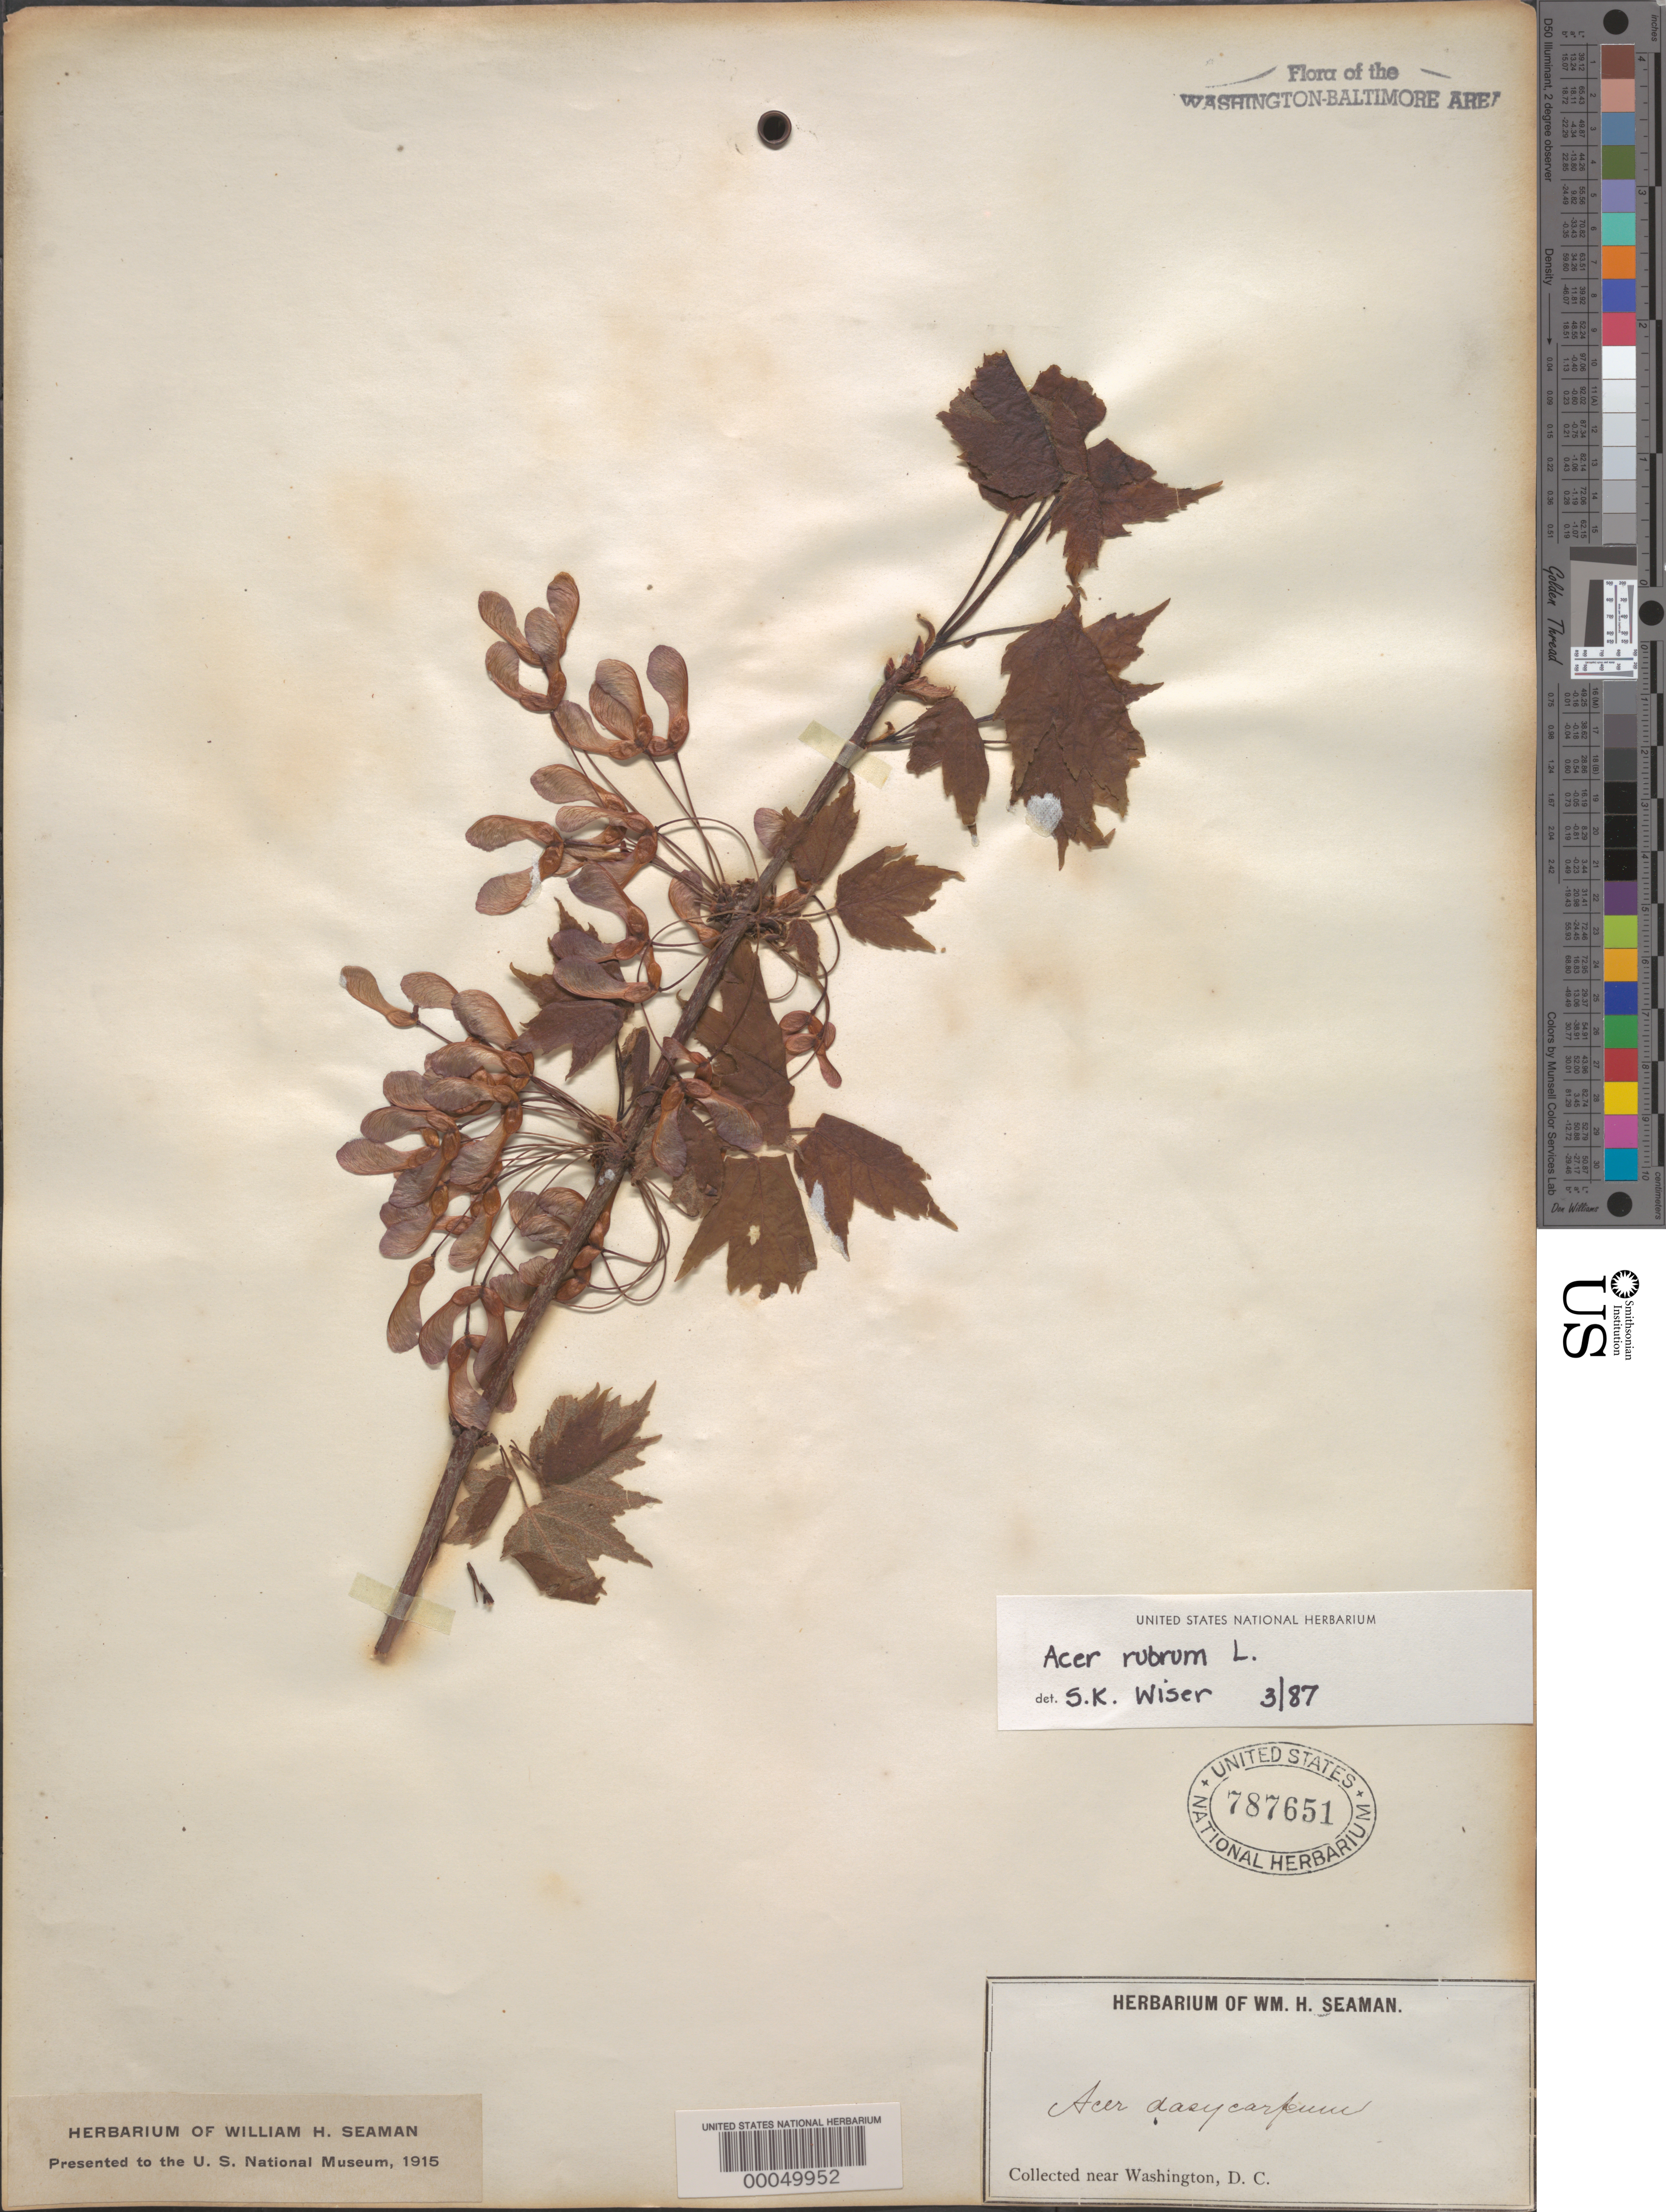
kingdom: Plantae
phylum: Tracheophyta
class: Magnoliopsida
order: Sapindales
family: Sapindaceae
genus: Acer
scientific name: Acer rubrum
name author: L.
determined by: Wiser, S. K.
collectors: W. Seaman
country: United States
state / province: District of Columbia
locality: Washington DC Area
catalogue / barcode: US 787651